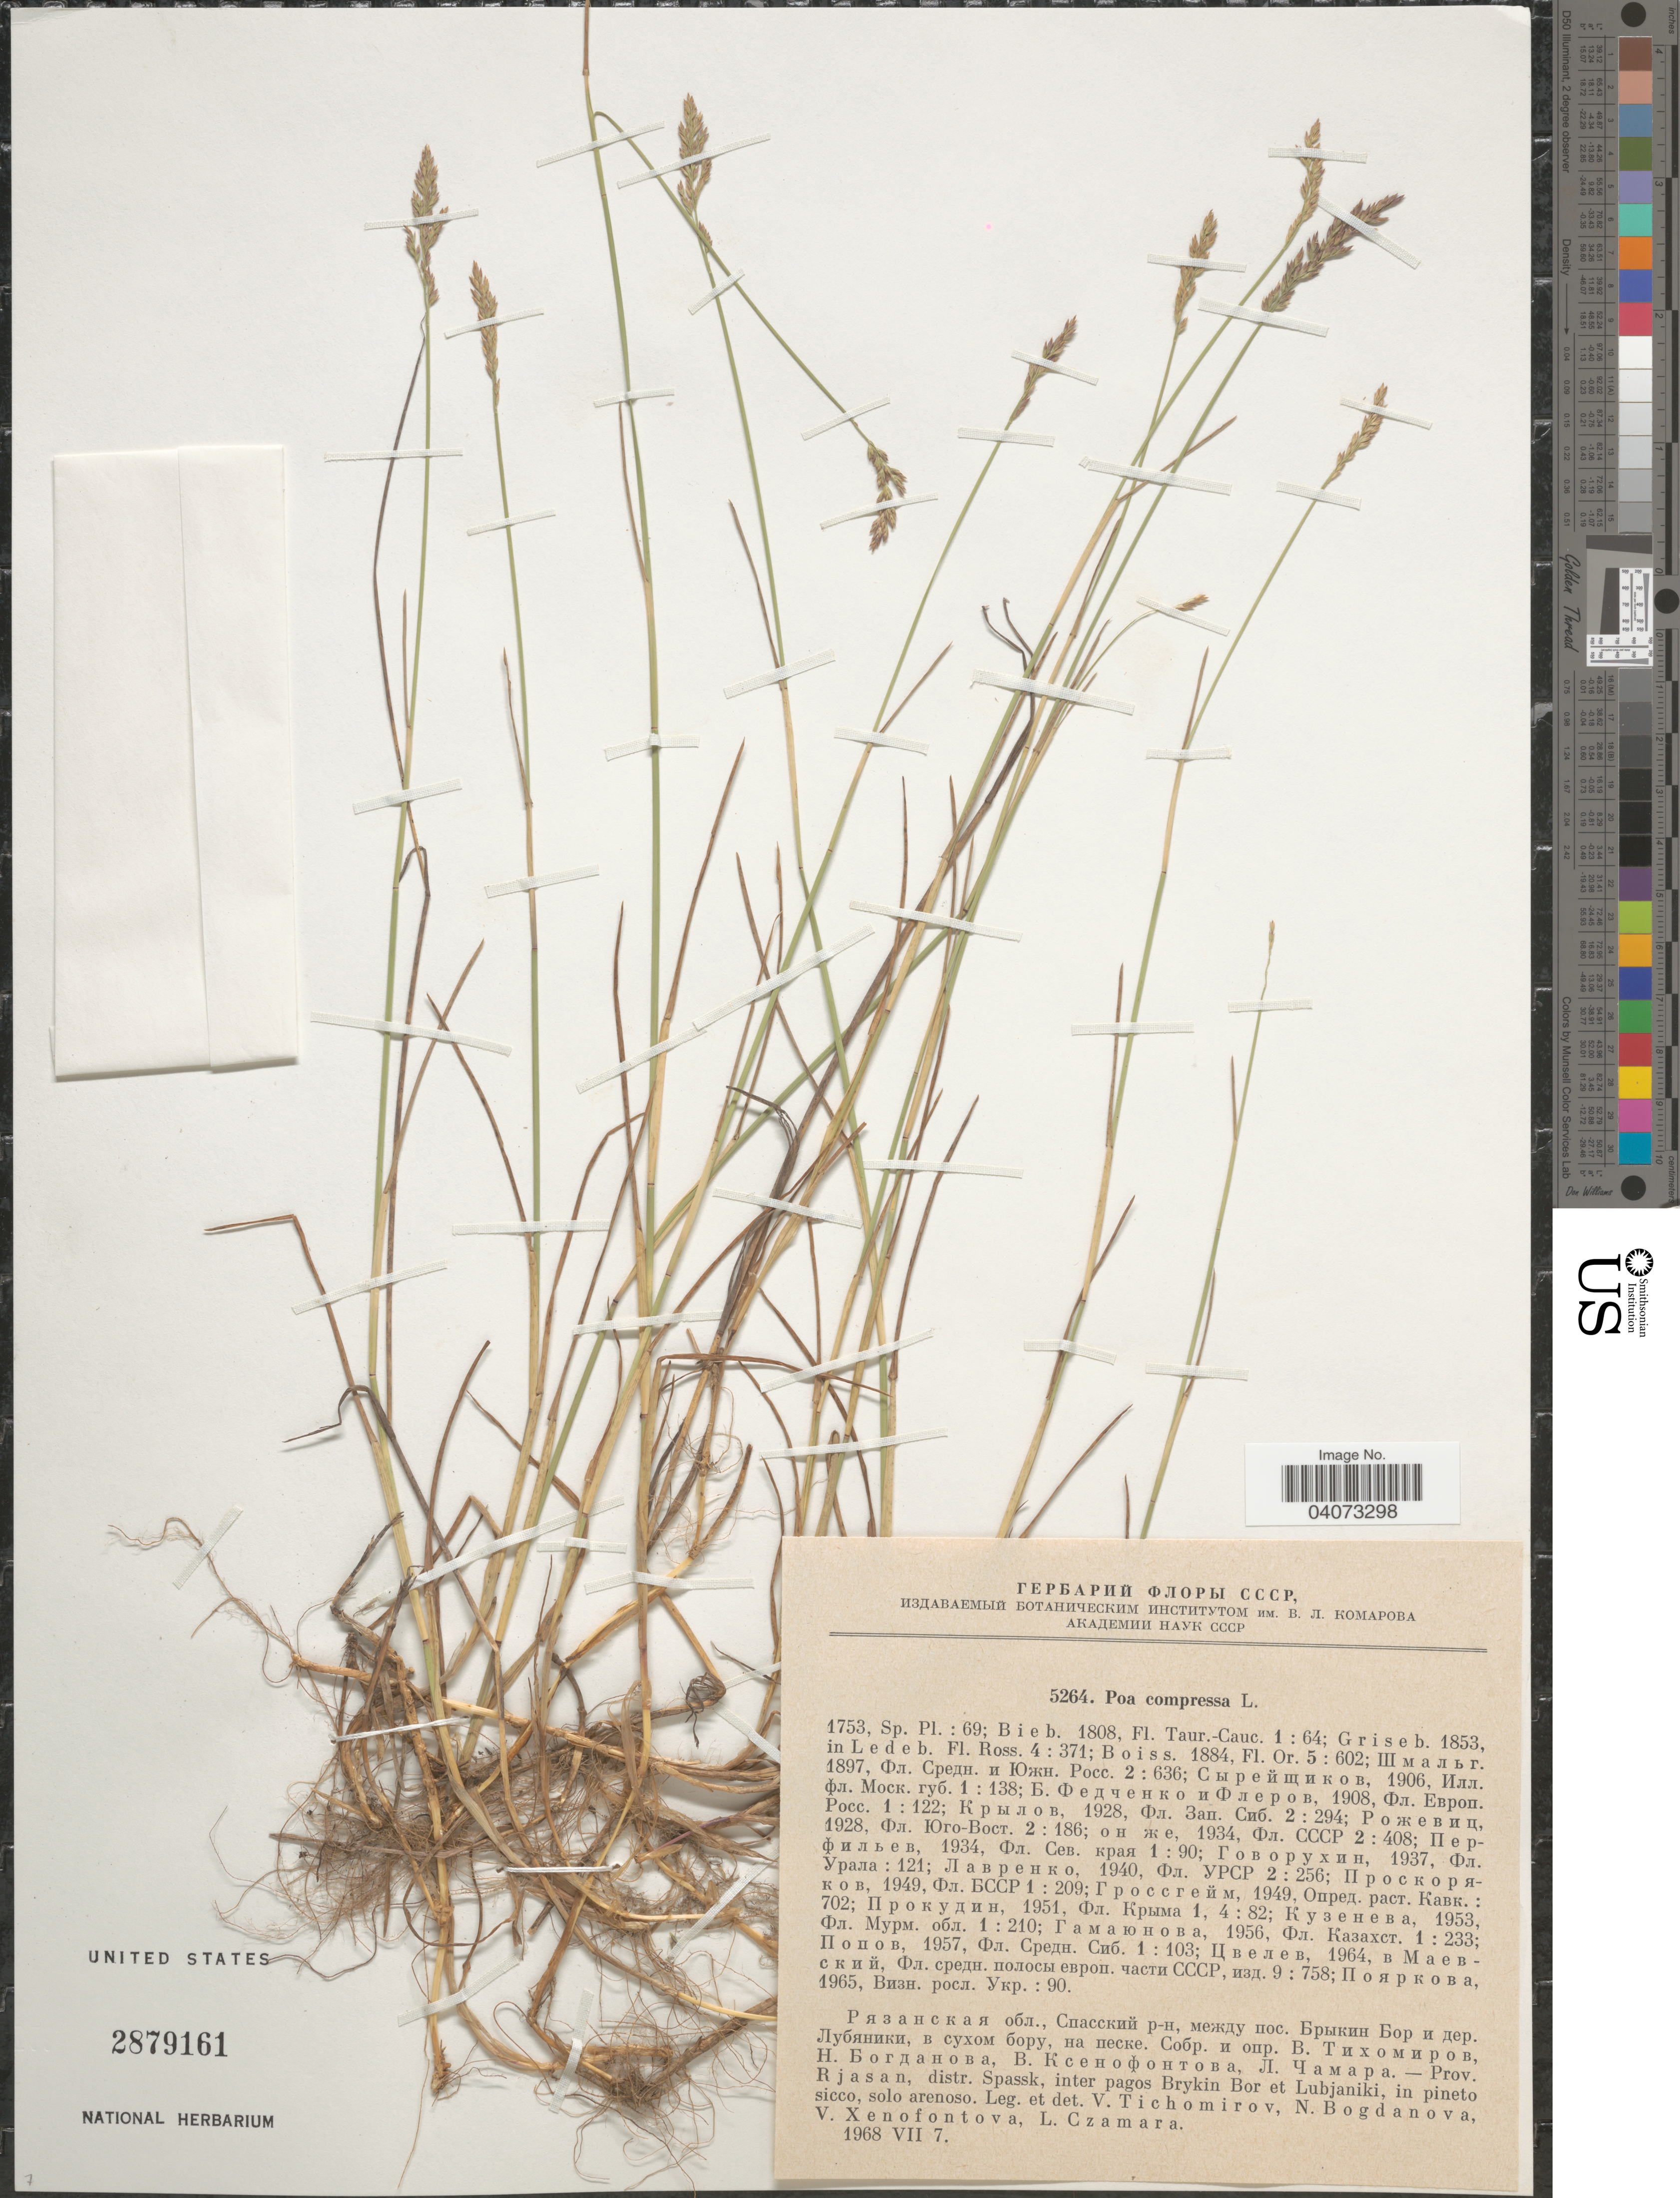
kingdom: Plantae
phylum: Tracheophyta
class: Liliopsida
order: Poales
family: Poaceae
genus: Poa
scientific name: Poa compressa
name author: L.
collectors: V. Tichomirov, N. Bogdanova, V. Xenofontova & L. Czamara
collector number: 5264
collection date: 1968-07-07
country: Russian Federation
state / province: Penza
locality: Prov. Rjasan, distr. Spassk, iter pagos Brykin Bor et Lubjaniki, in pineto sicco, solo arenoso.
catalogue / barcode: US 2879161